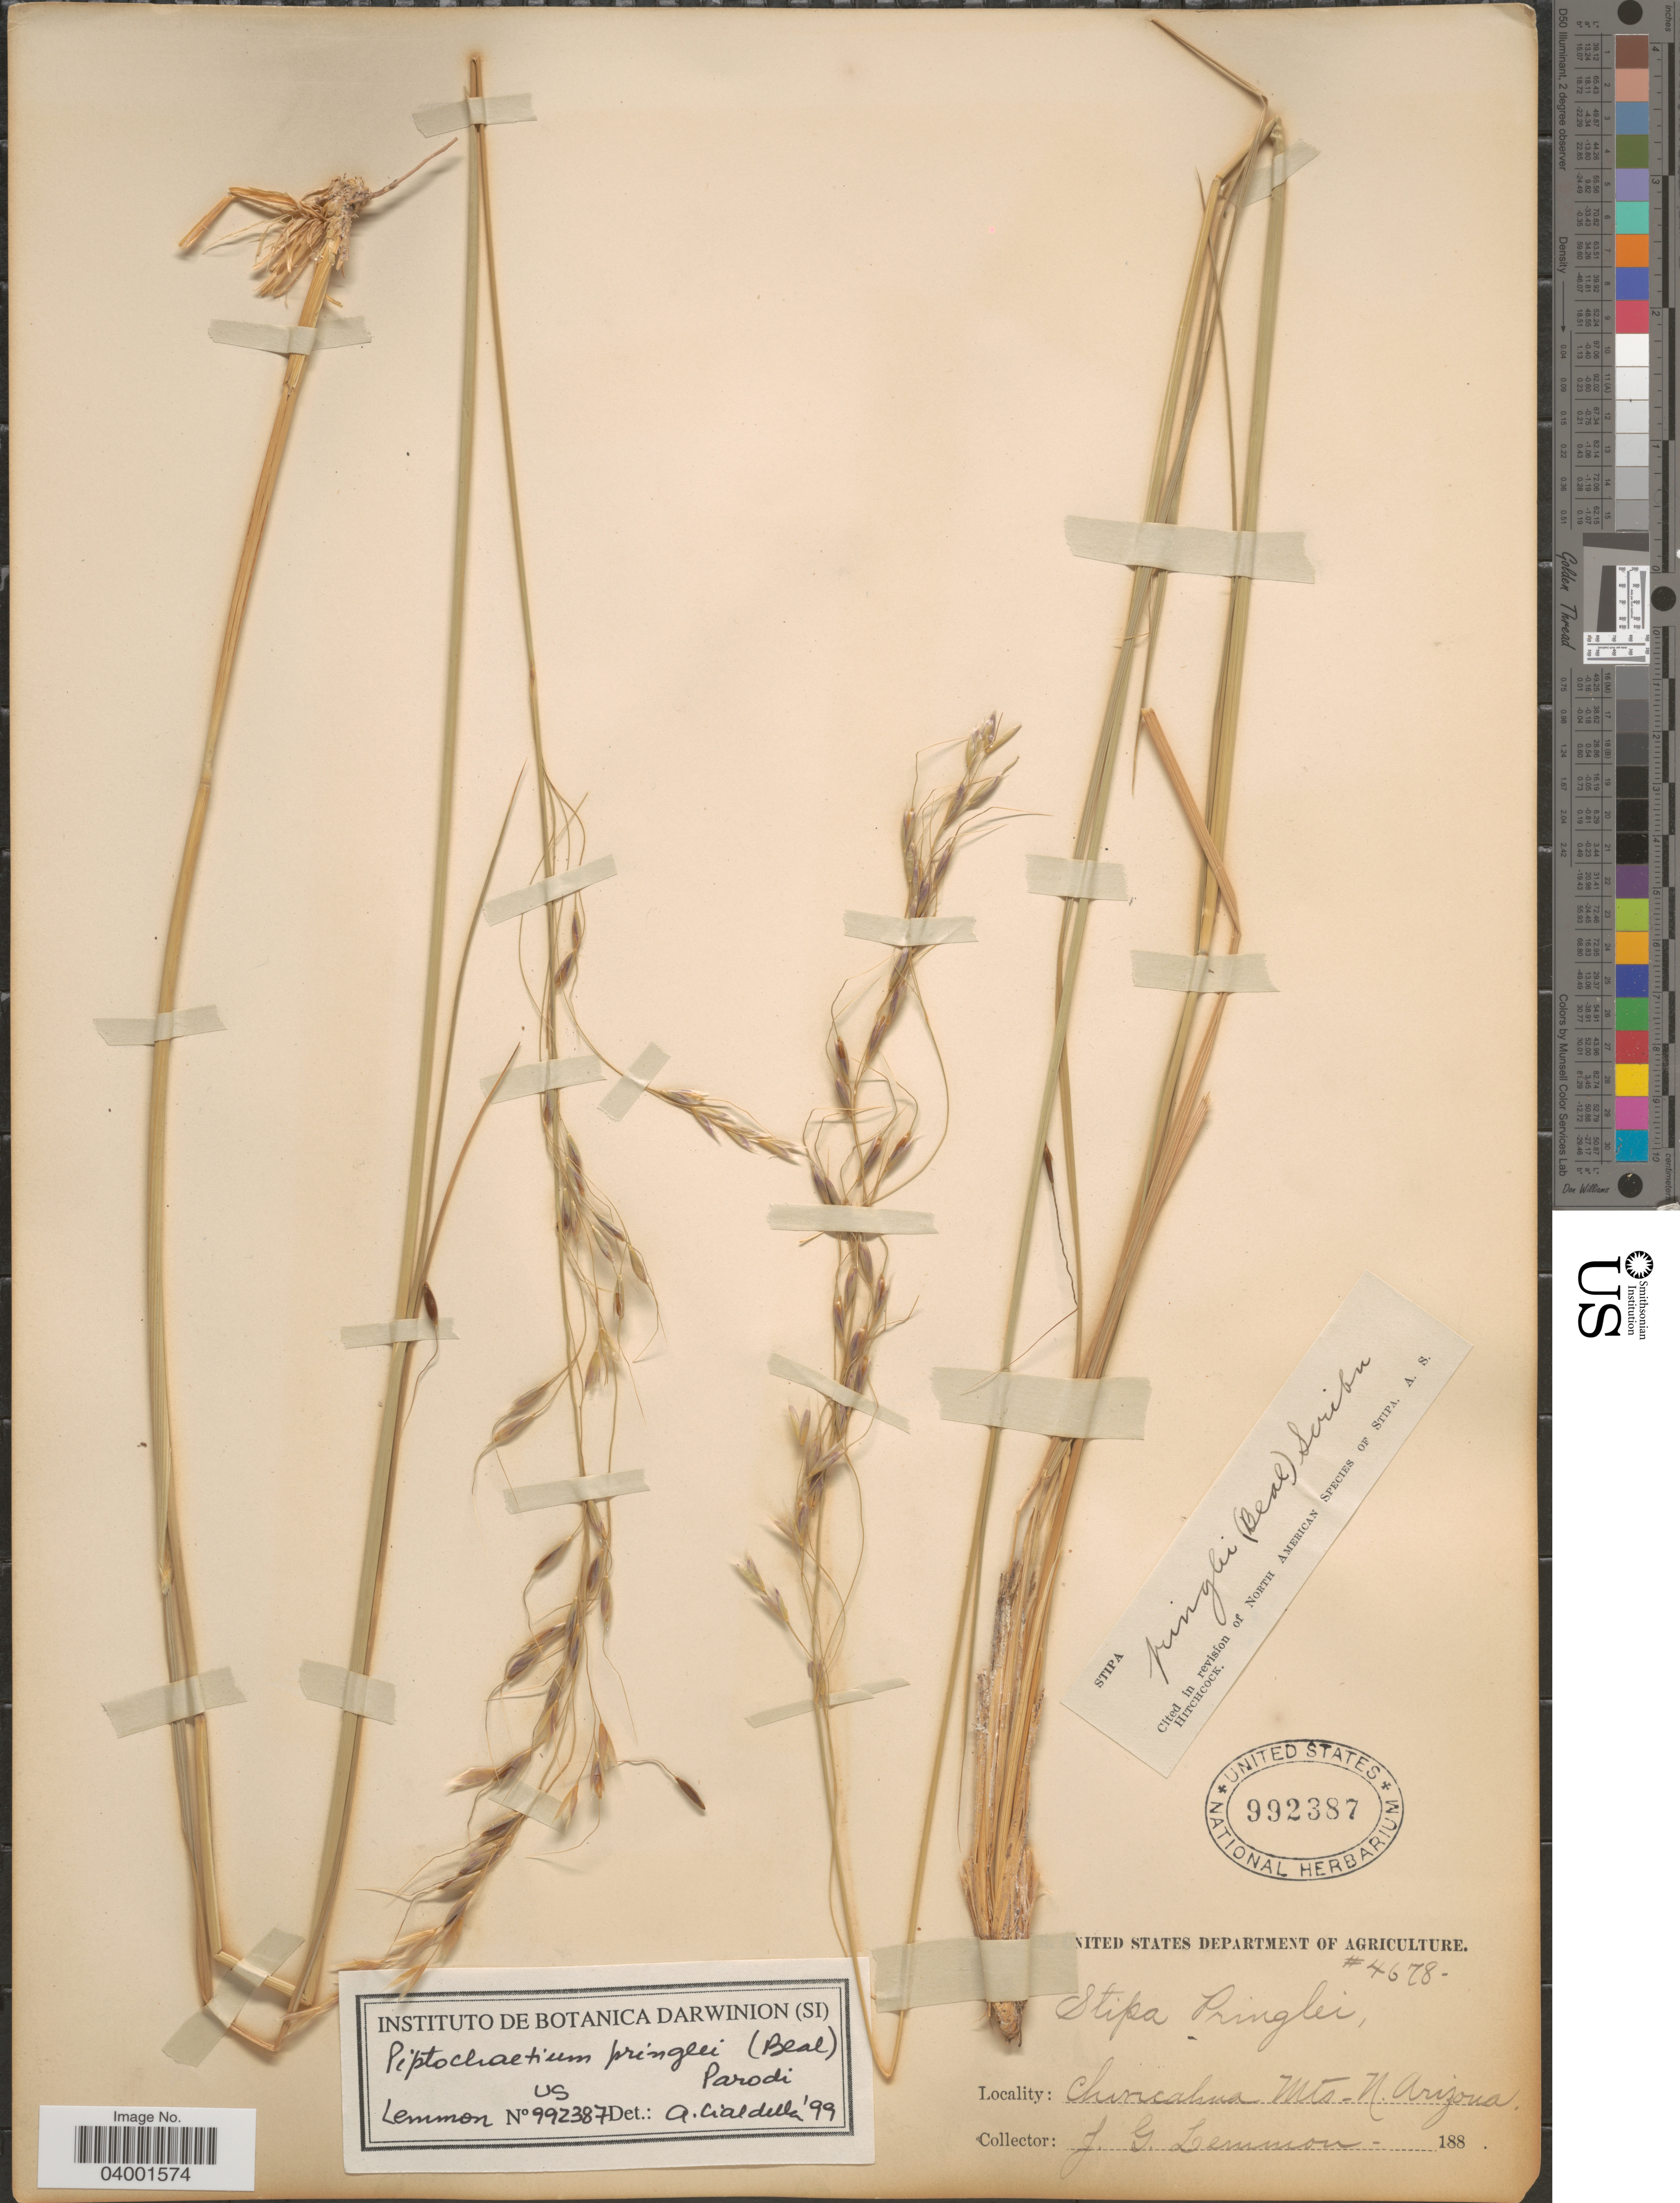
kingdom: Plantae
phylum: Tracheophyta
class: Liliopsida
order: Poales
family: Poaceae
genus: Piptochaetium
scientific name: Piptochaetium pringlei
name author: (W.J. Beal) Parodi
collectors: J. Lemmon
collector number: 4678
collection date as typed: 188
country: United States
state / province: Arizona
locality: Chiricahua Mts - N. Arizona.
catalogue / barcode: US 992387